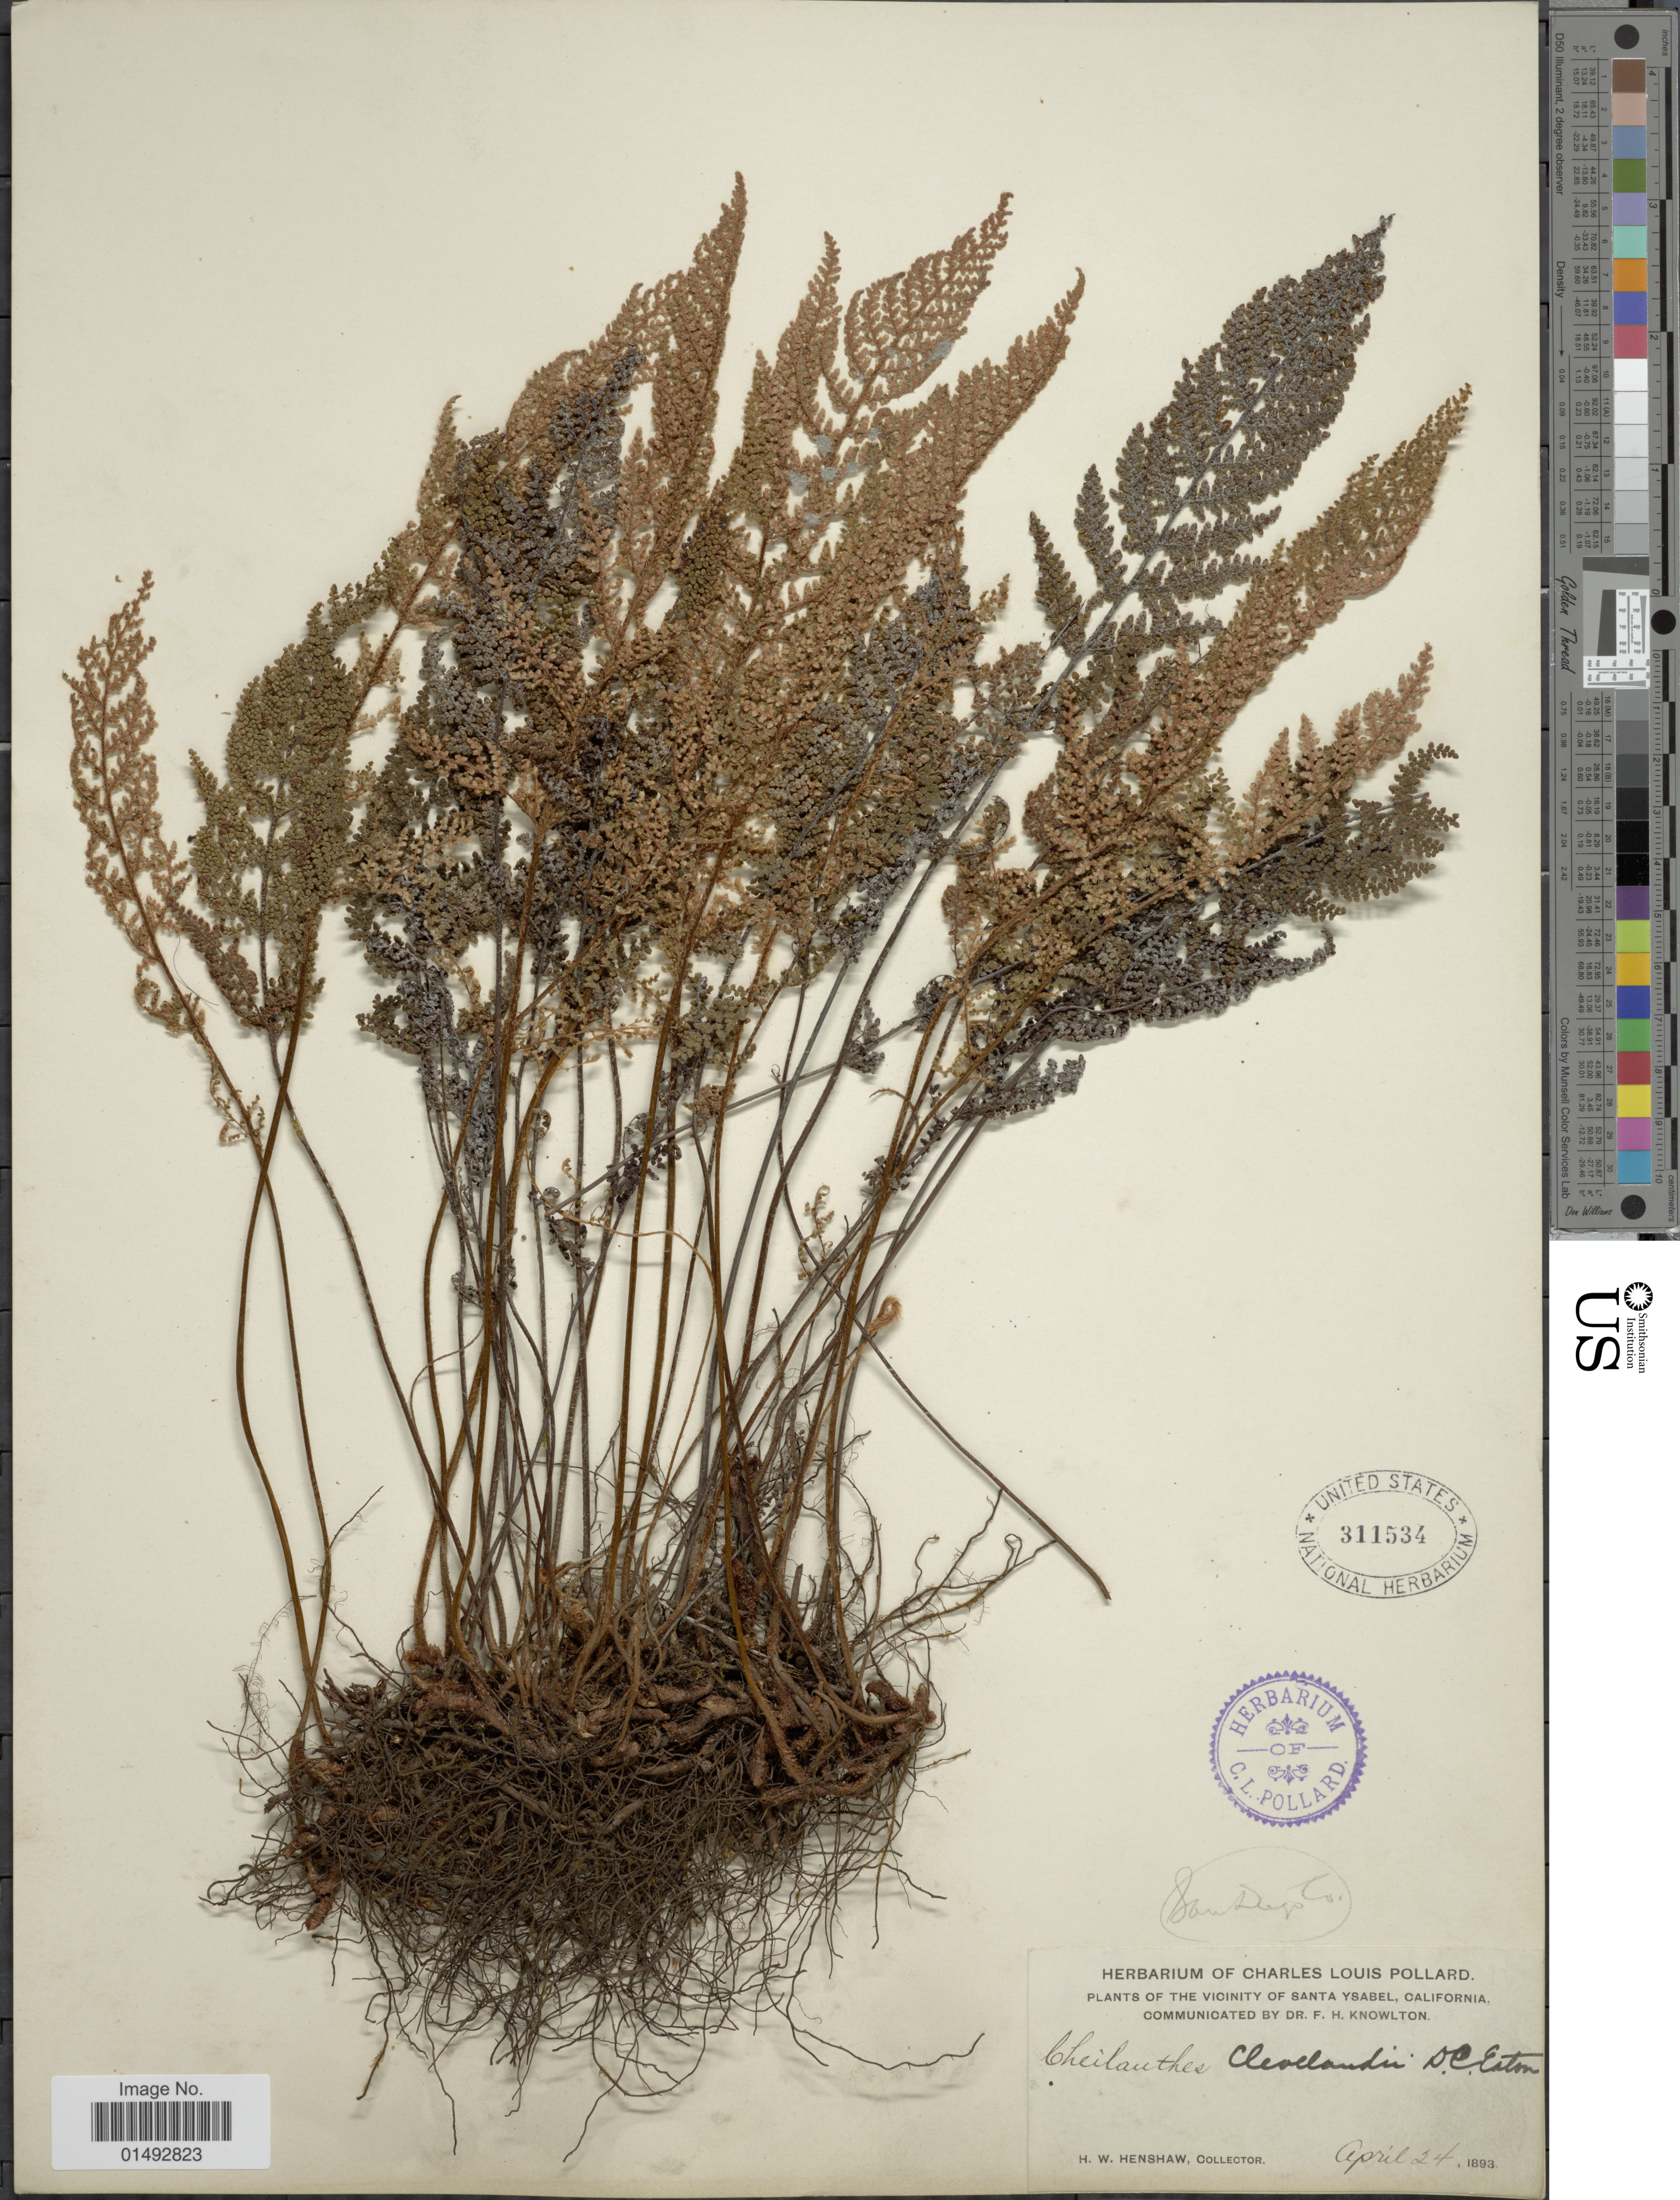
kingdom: Plantae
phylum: Tracheophyta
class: Polypodiopsida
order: Polypodiales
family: Pteridaceae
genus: Myriopteris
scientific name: Myriopteris clevelandii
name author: (D.C. Eaton) Grusz & Windham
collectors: H. Henshaw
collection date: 1893-04-24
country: United States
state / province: California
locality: The vicinity of Santa Ysabel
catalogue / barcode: US 311534